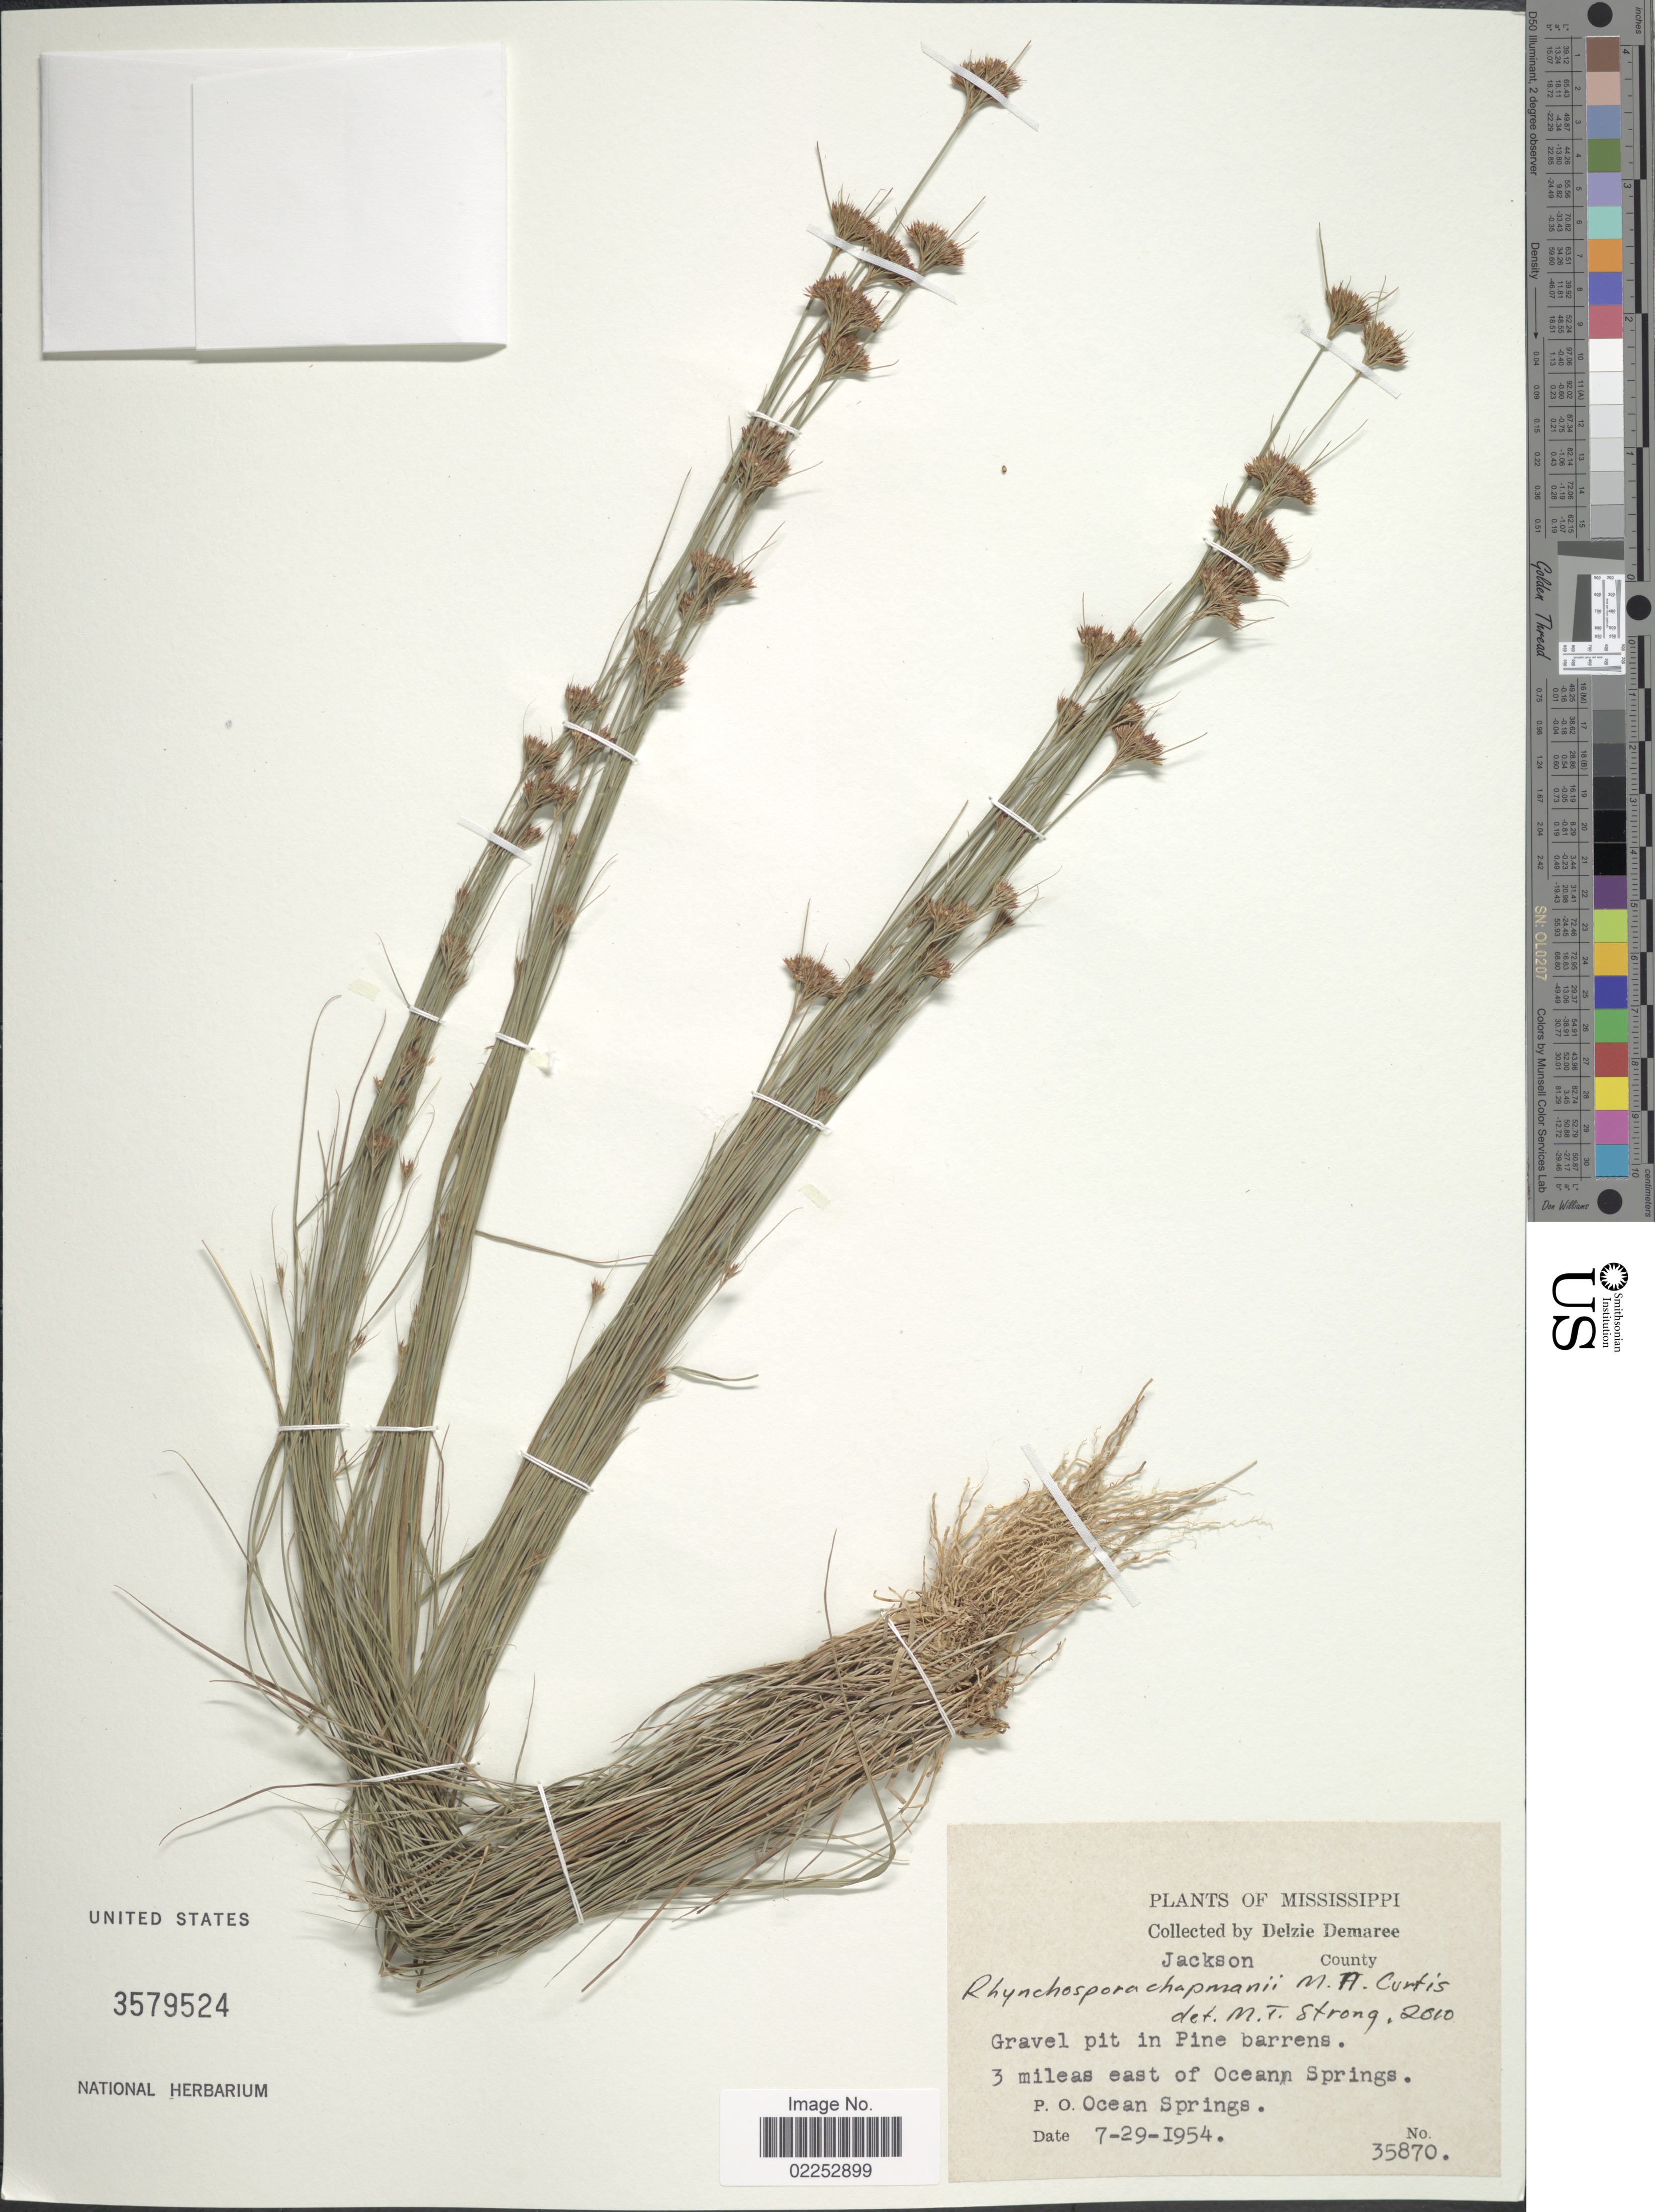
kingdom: Plantae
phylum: Tracheophyta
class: Liliopsida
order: Poales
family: Cyperaceae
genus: Rhynchospora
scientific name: Rhynchospora chapmanii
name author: M.A. Curtis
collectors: D. Demaree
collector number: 35870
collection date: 1954-07-29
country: United States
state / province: Mississippi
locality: Jackson County. 3 mileas east of Ocean Springs. P. O. Ocean Springs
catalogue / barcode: US 3579524